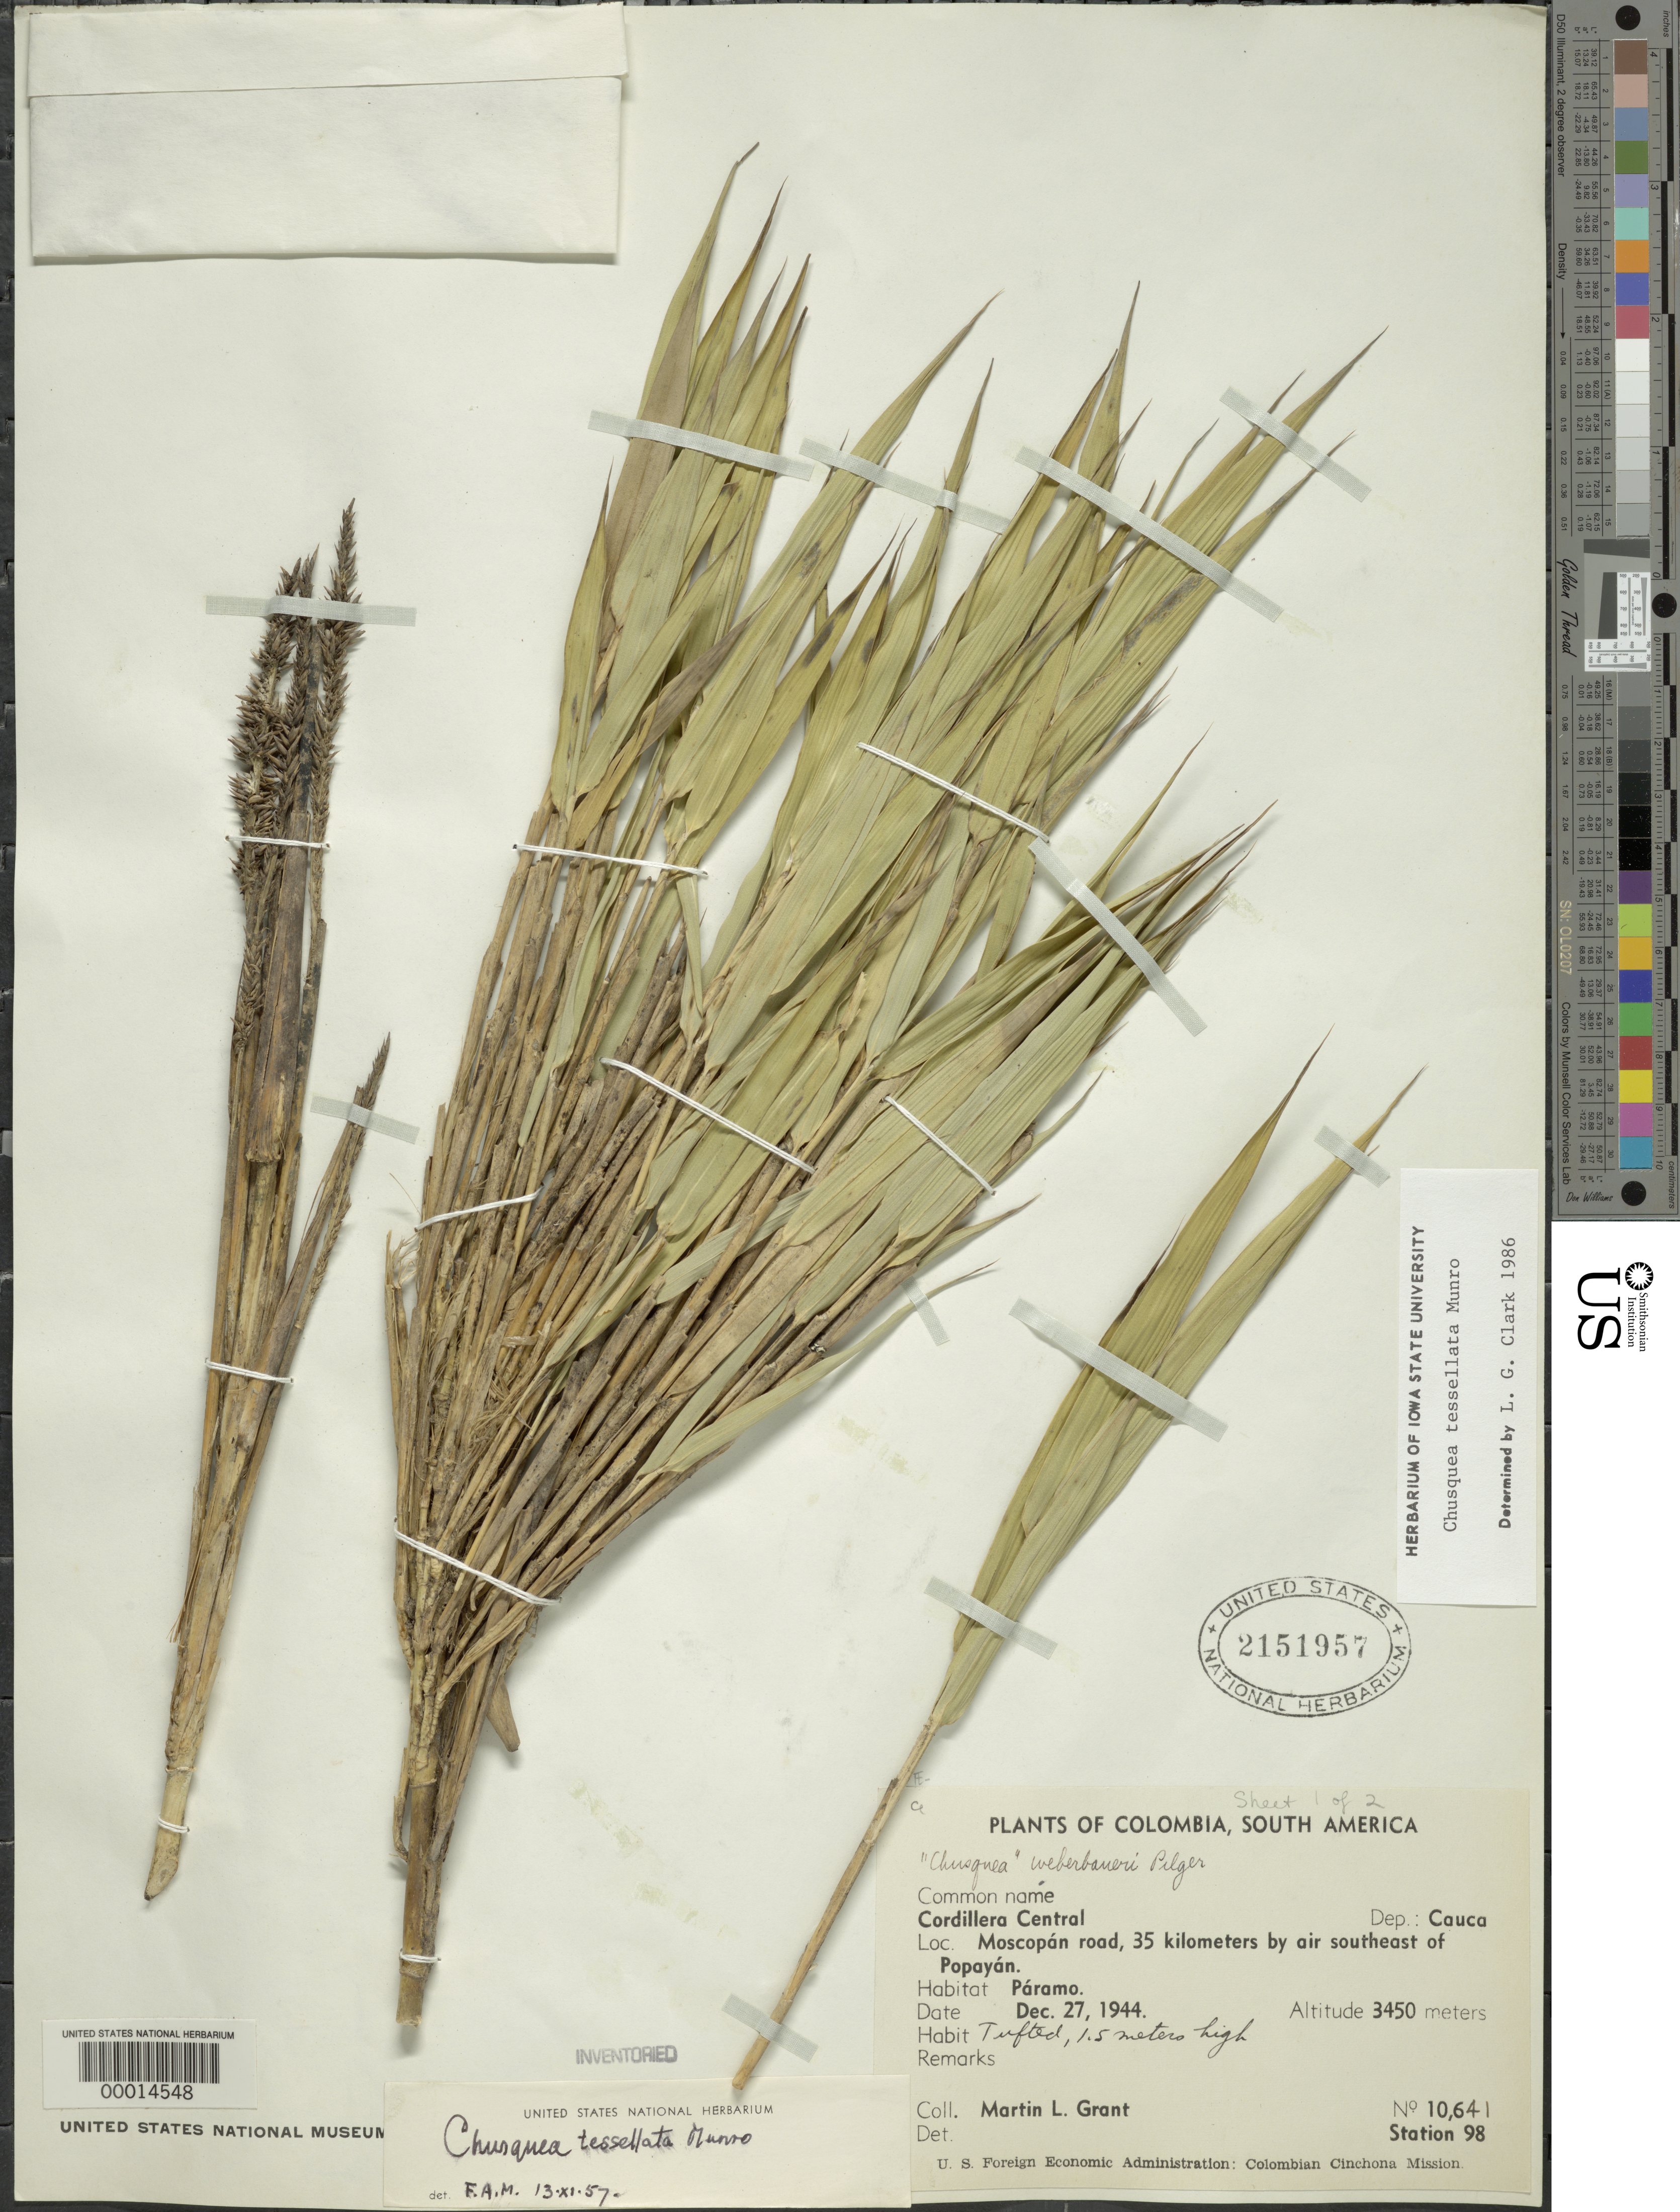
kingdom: Plantae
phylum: Tracheophyta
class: Liliopsida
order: Poales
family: Poaceae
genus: Chusquea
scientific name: Chusquea tessellata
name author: Munro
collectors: M. L. Grant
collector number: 10641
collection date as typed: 27 Dec 1944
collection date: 1944-12-27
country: Colombia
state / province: Cauca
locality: Popayan, Mosco Pan road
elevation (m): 3450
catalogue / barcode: US 2151957